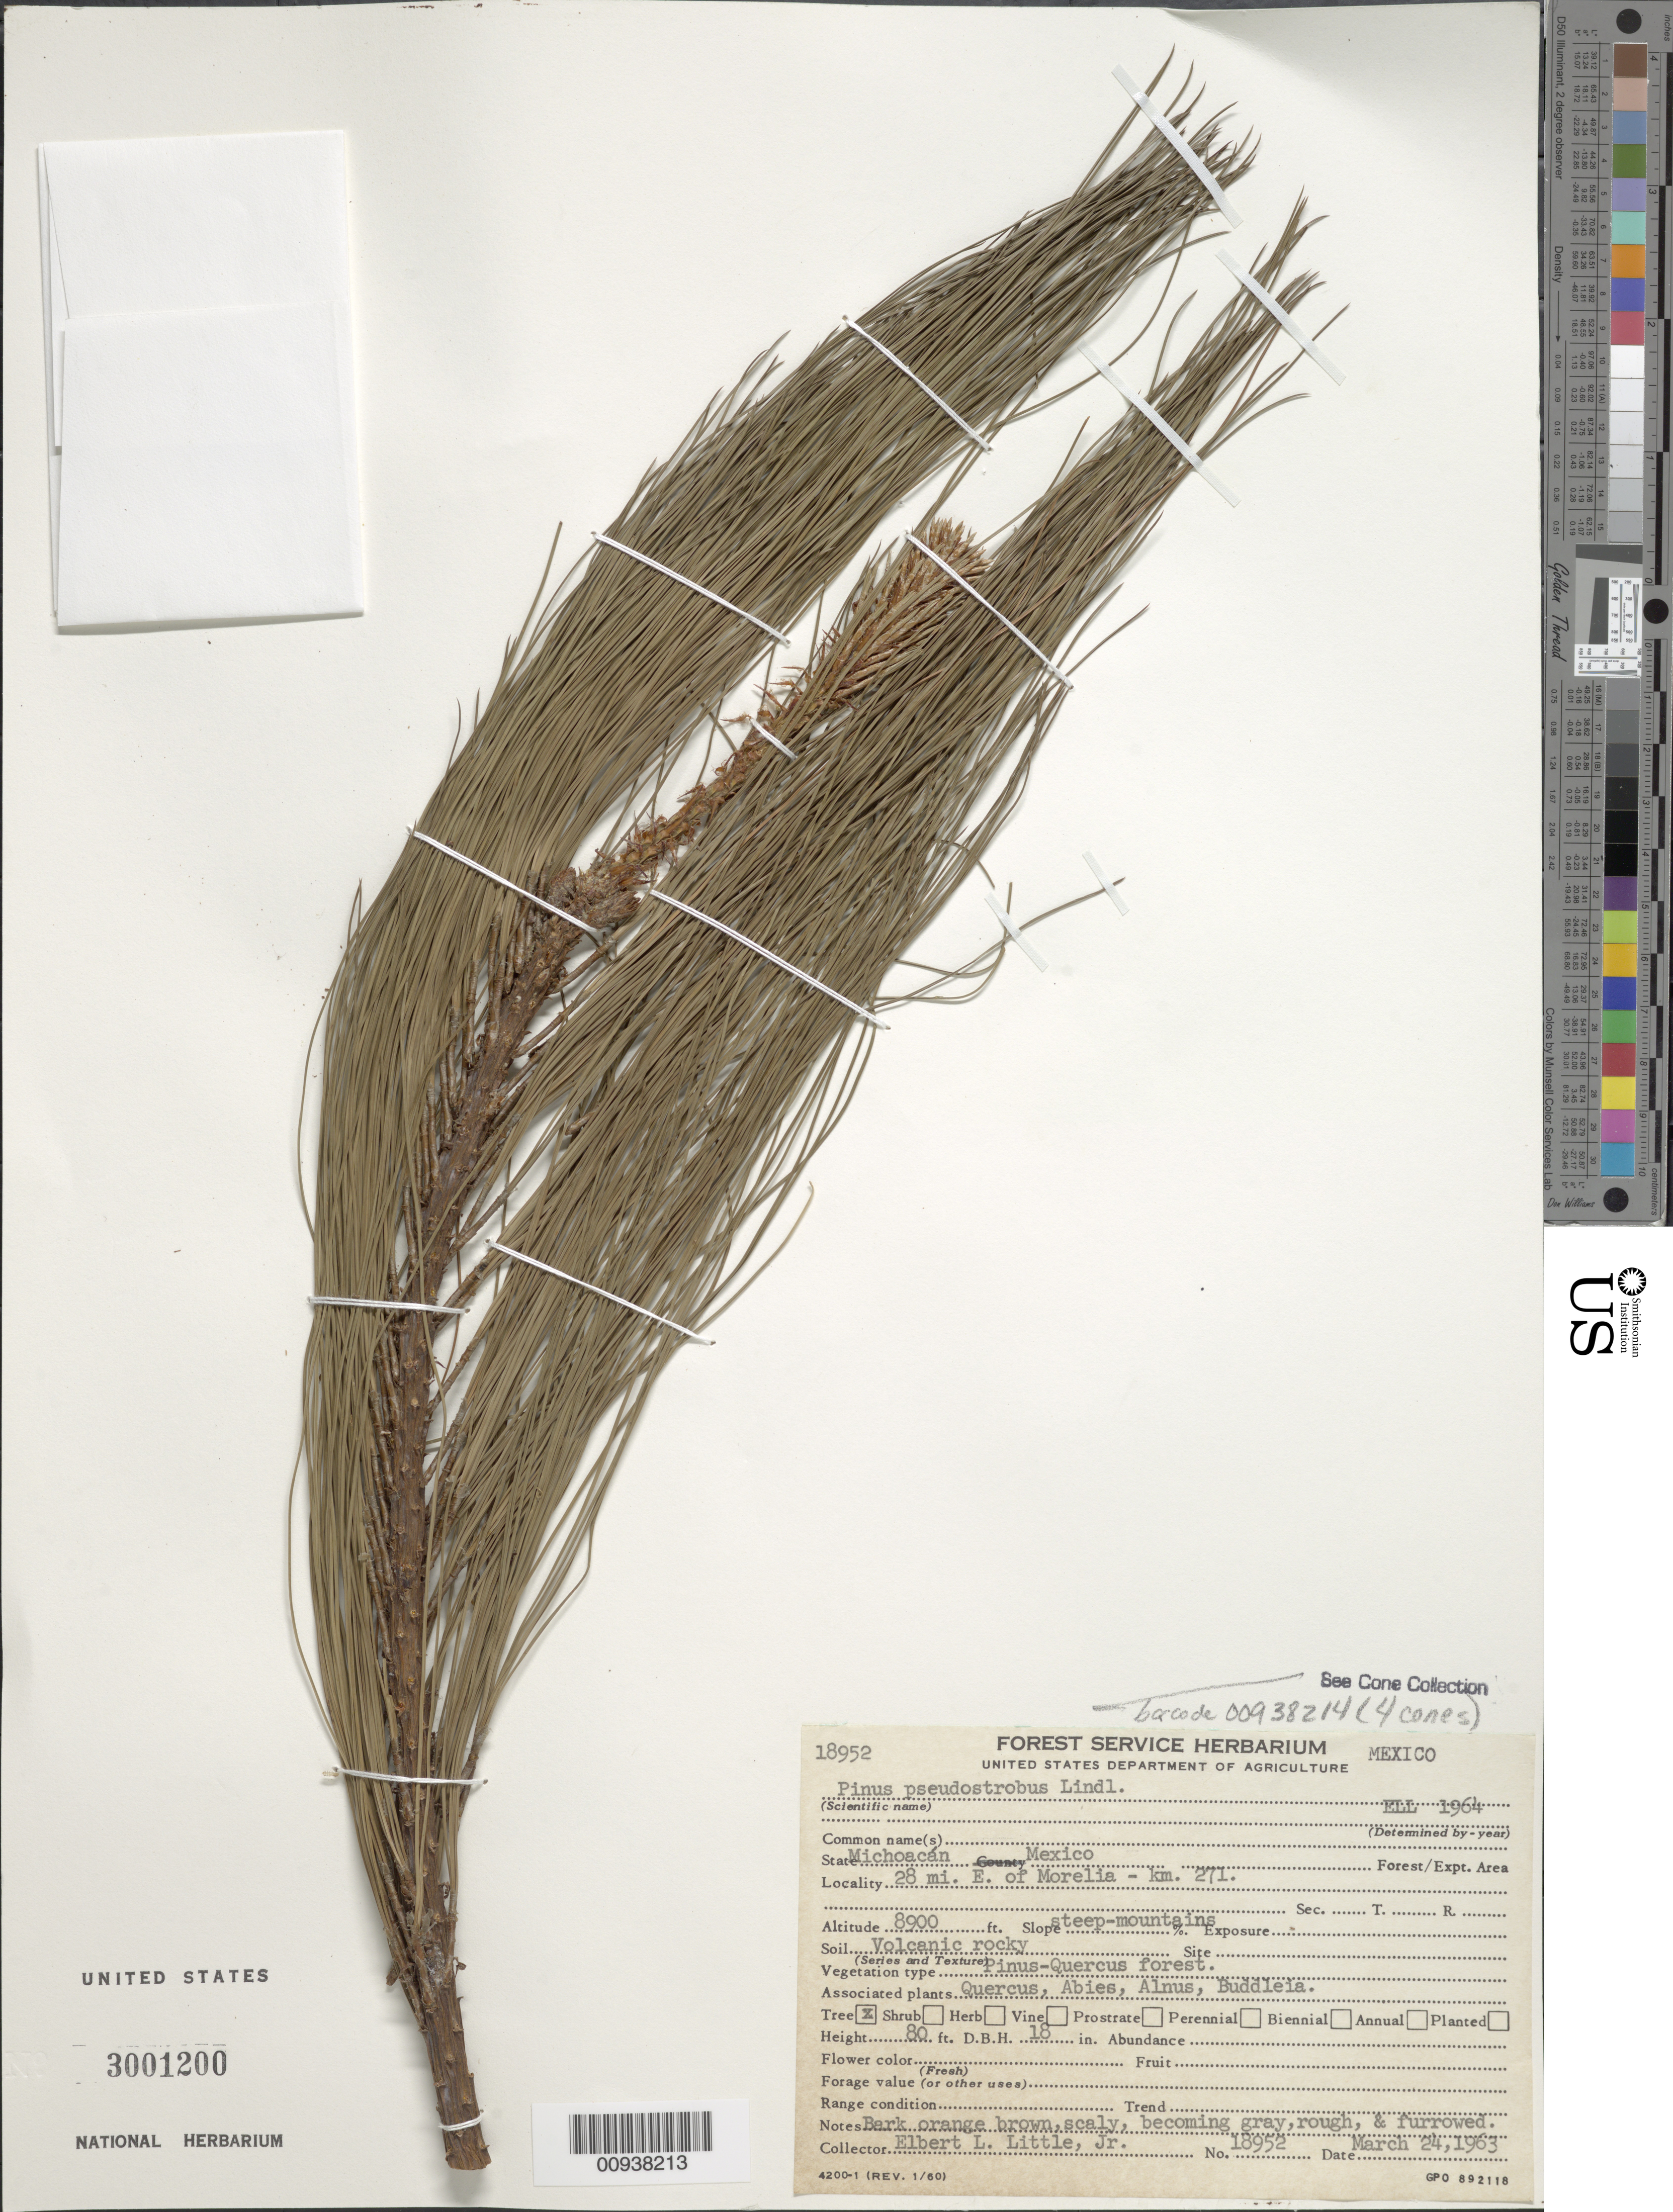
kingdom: Plantae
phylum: Tracheophyta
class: Pinopsida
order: Pinales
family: Pinaceae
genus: Pinus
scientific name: Pinus pseudostrobus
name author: Lindl.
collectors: E. L. Little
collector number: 18952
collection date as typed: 24 Mar 1963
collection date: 1963-03-24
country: Mexico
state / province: Michoacán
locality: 28 mi. E of Morelia - km. 271.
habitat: Pinus-Quercus forest. Associated plants Quercus, Abies, Alnus, Buddleia. Steep mountains. Soil volcanic rocky.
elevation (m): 2713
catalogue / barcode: US 3001200